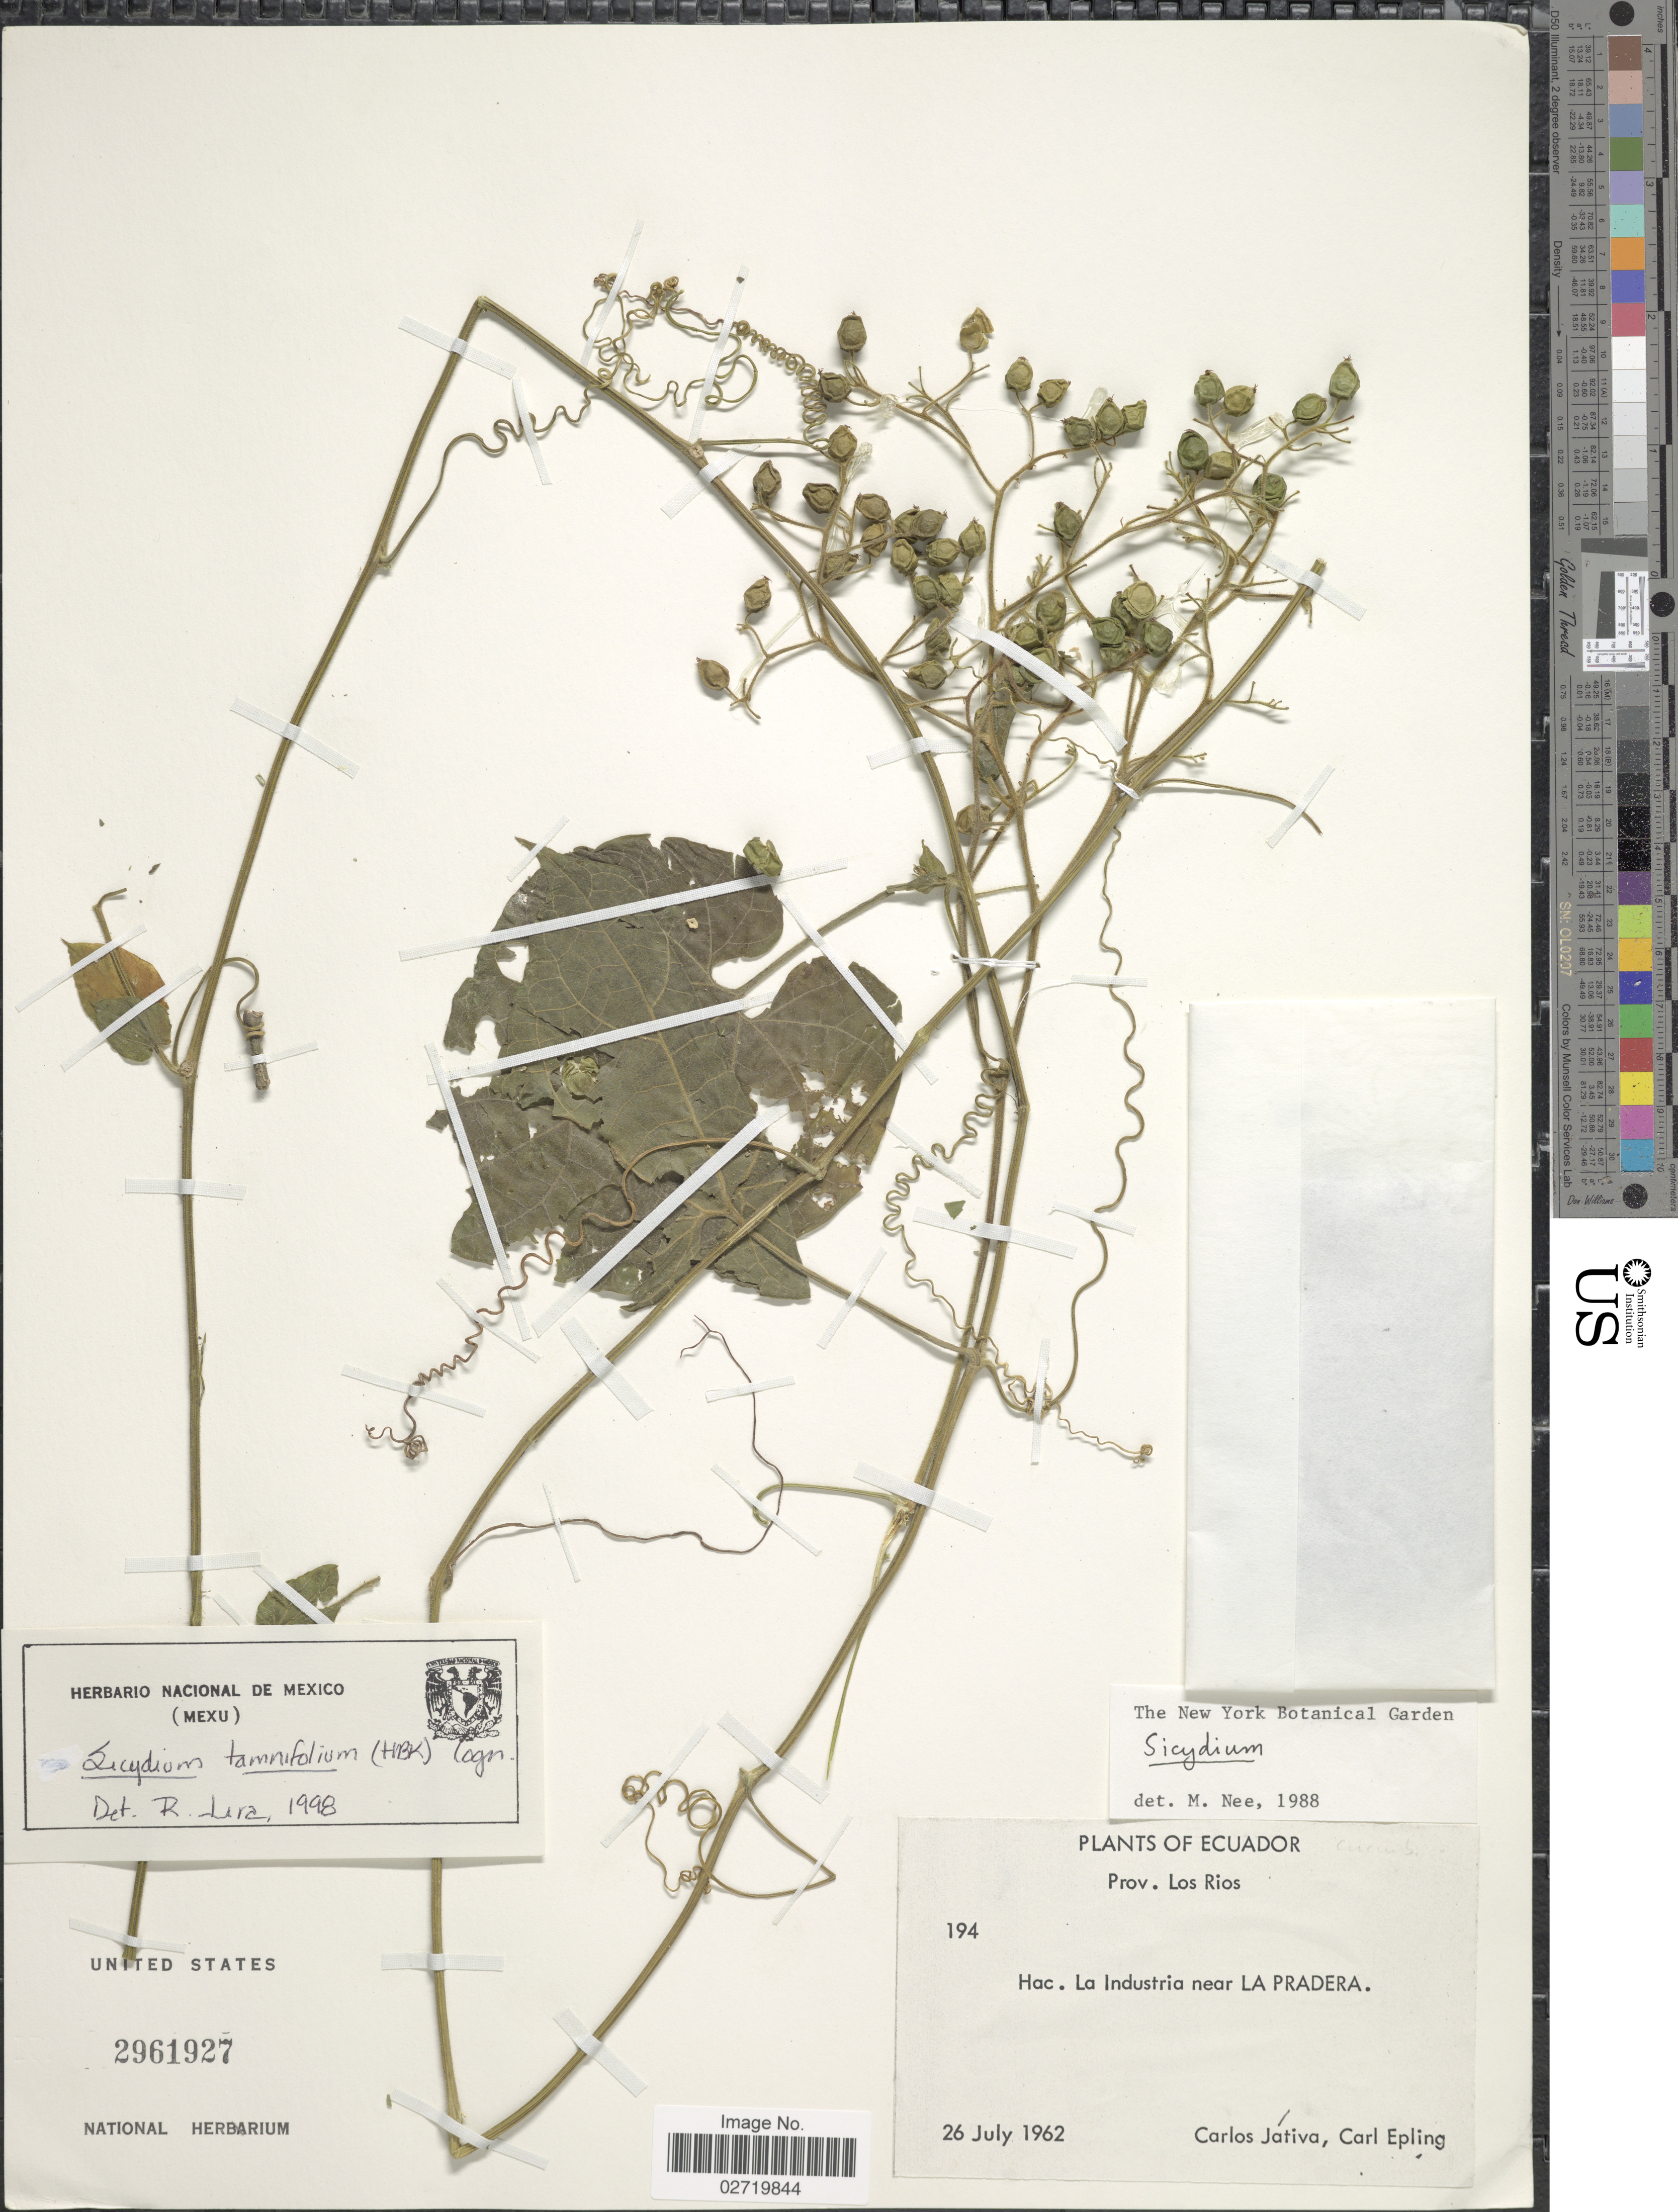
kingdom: Plantae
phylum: Tracheophyta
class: Magnoliopsida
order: Cucurbitales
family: Cucurbitaceae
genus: Sicydium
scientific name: Sicydium tamnifolium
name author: (Kunth) Cogn.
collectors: C. D. Játiva & C. C. Epling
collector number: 194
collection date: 1962-07-26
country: Ecuador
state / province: Los Ríos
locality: Hac. La Industria near La Pradera.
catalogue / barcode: US 2961927